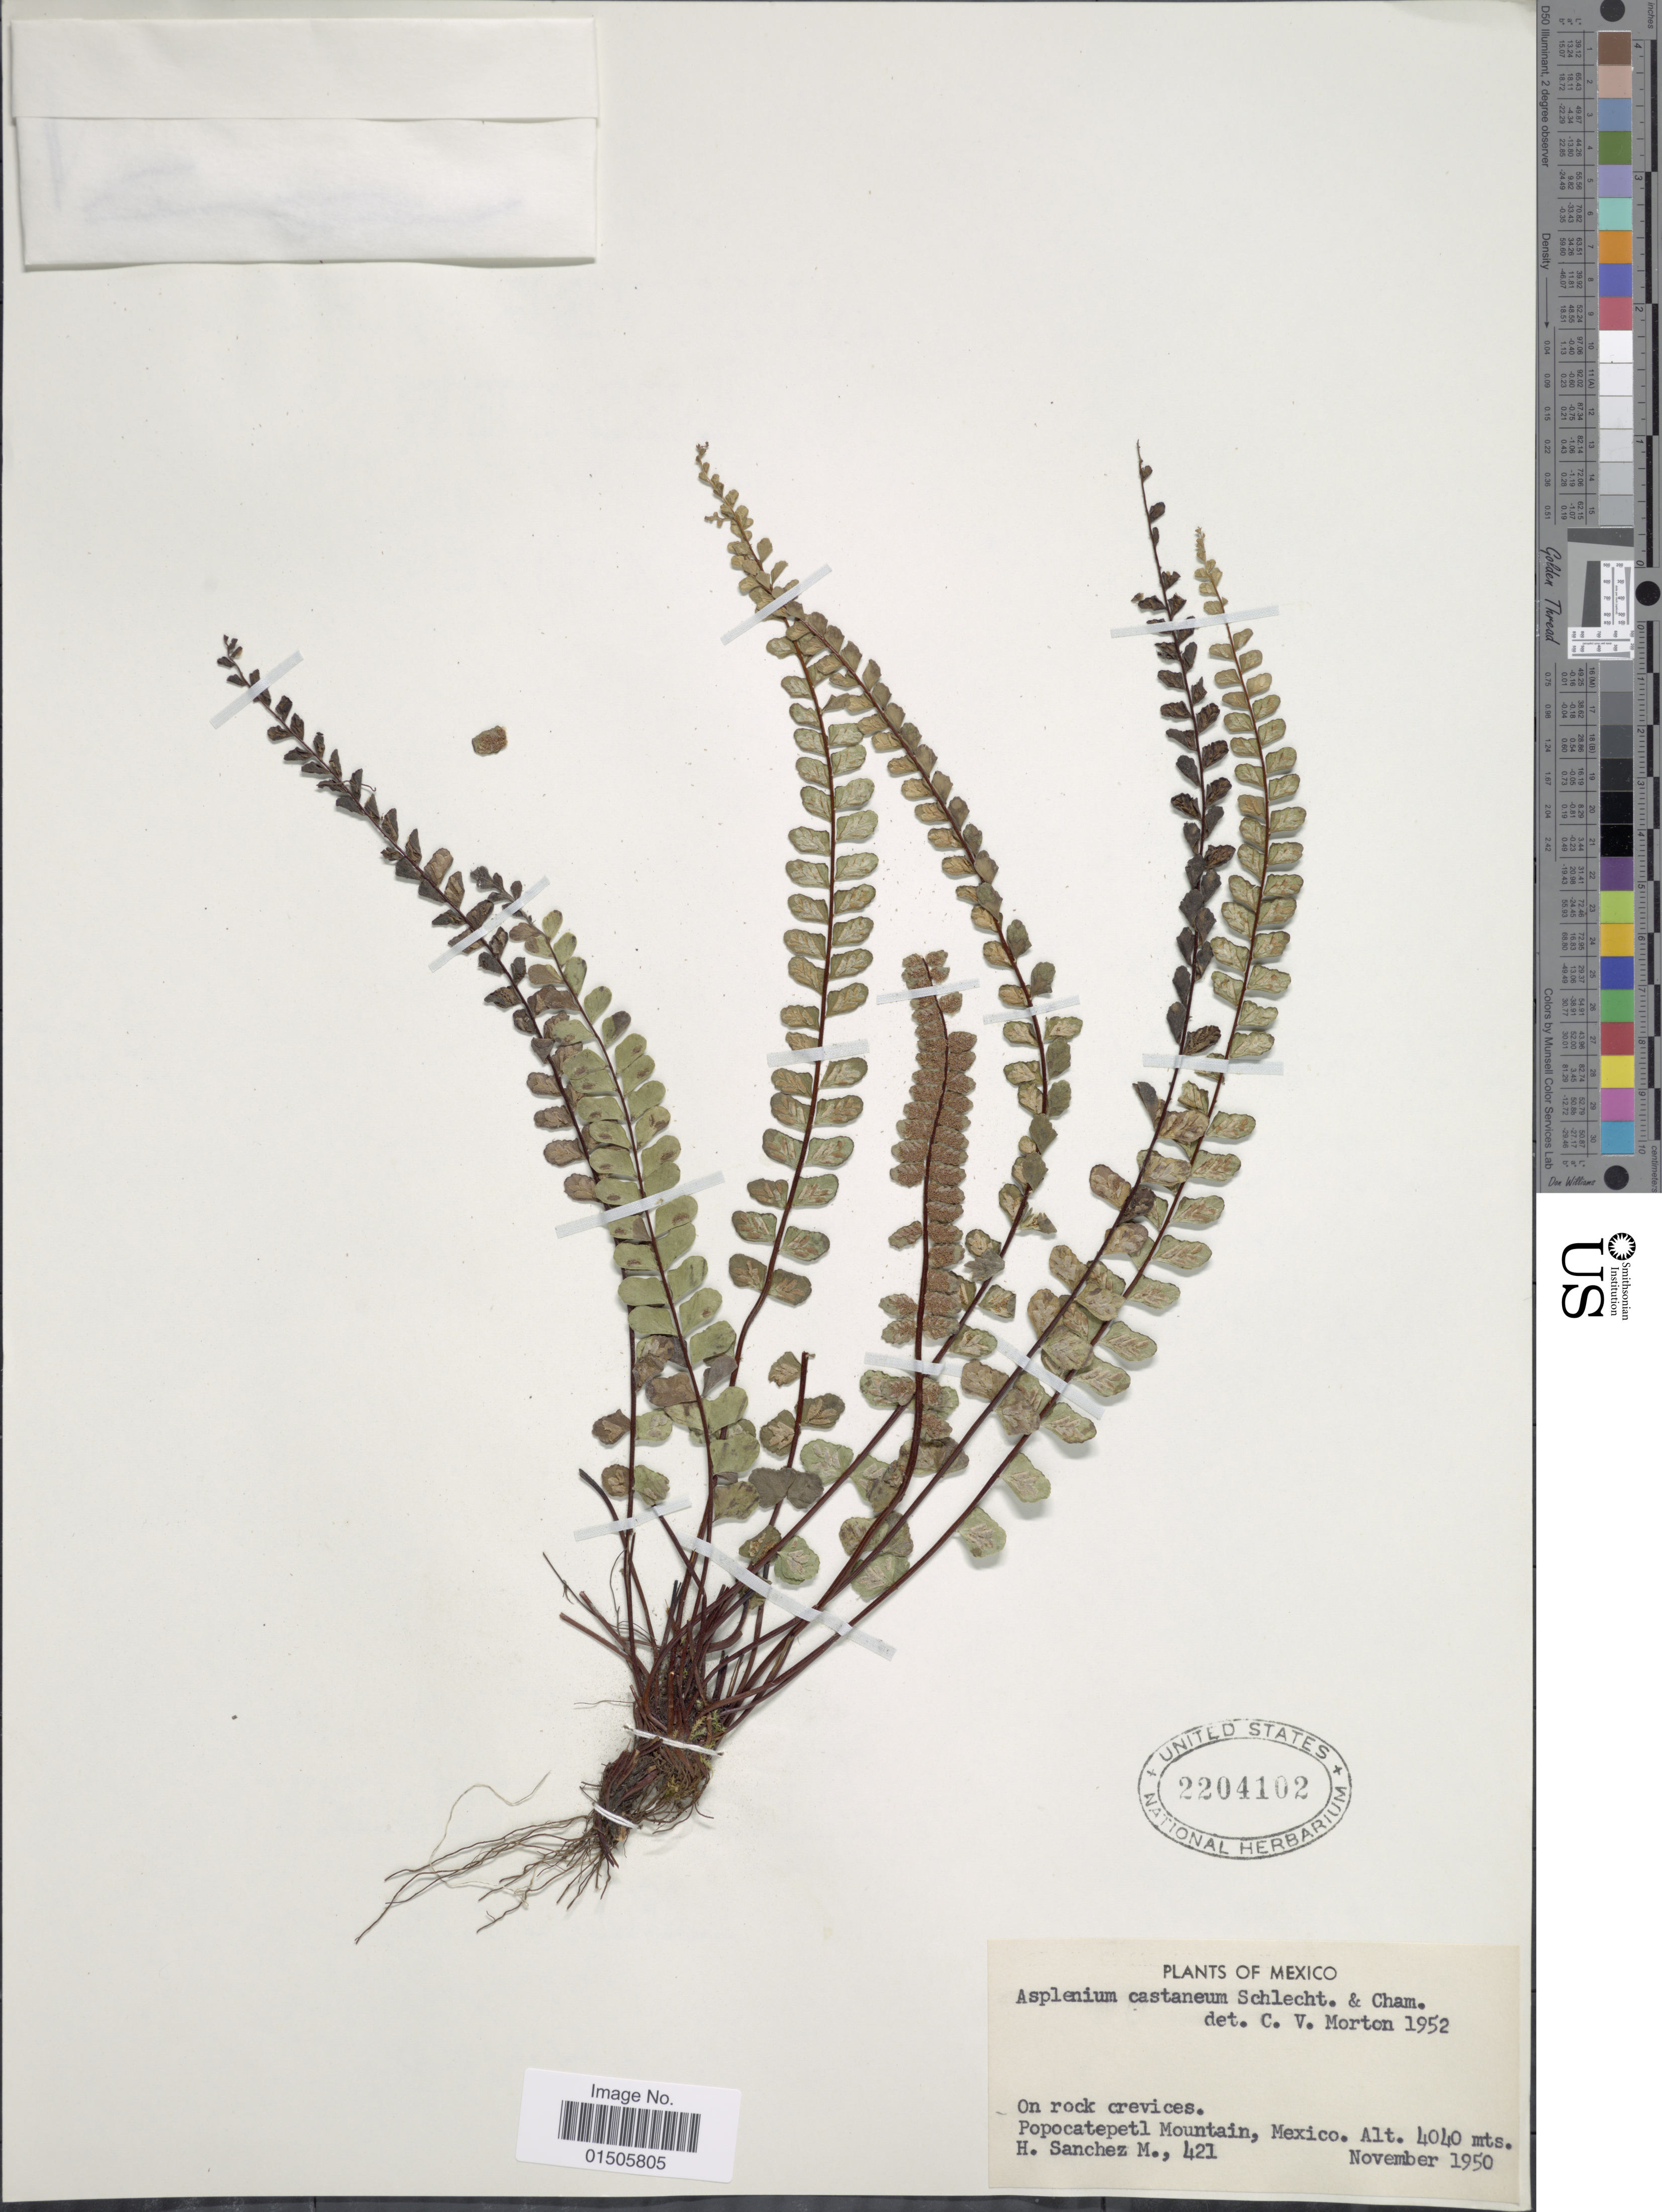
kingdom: Plantae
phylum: Tracheophyta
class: Polypodiopsida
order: Polypodiales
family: Aspleniaceae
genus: Asplenium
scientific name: Asplenium castaneum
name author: Schltdl. & Cham.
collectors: H. Sánchez-Mejorada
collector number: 421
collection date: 1950-11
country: Mexico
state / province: México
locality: Popocatepetl Mountain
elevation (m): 4040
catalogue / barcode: US 2204102